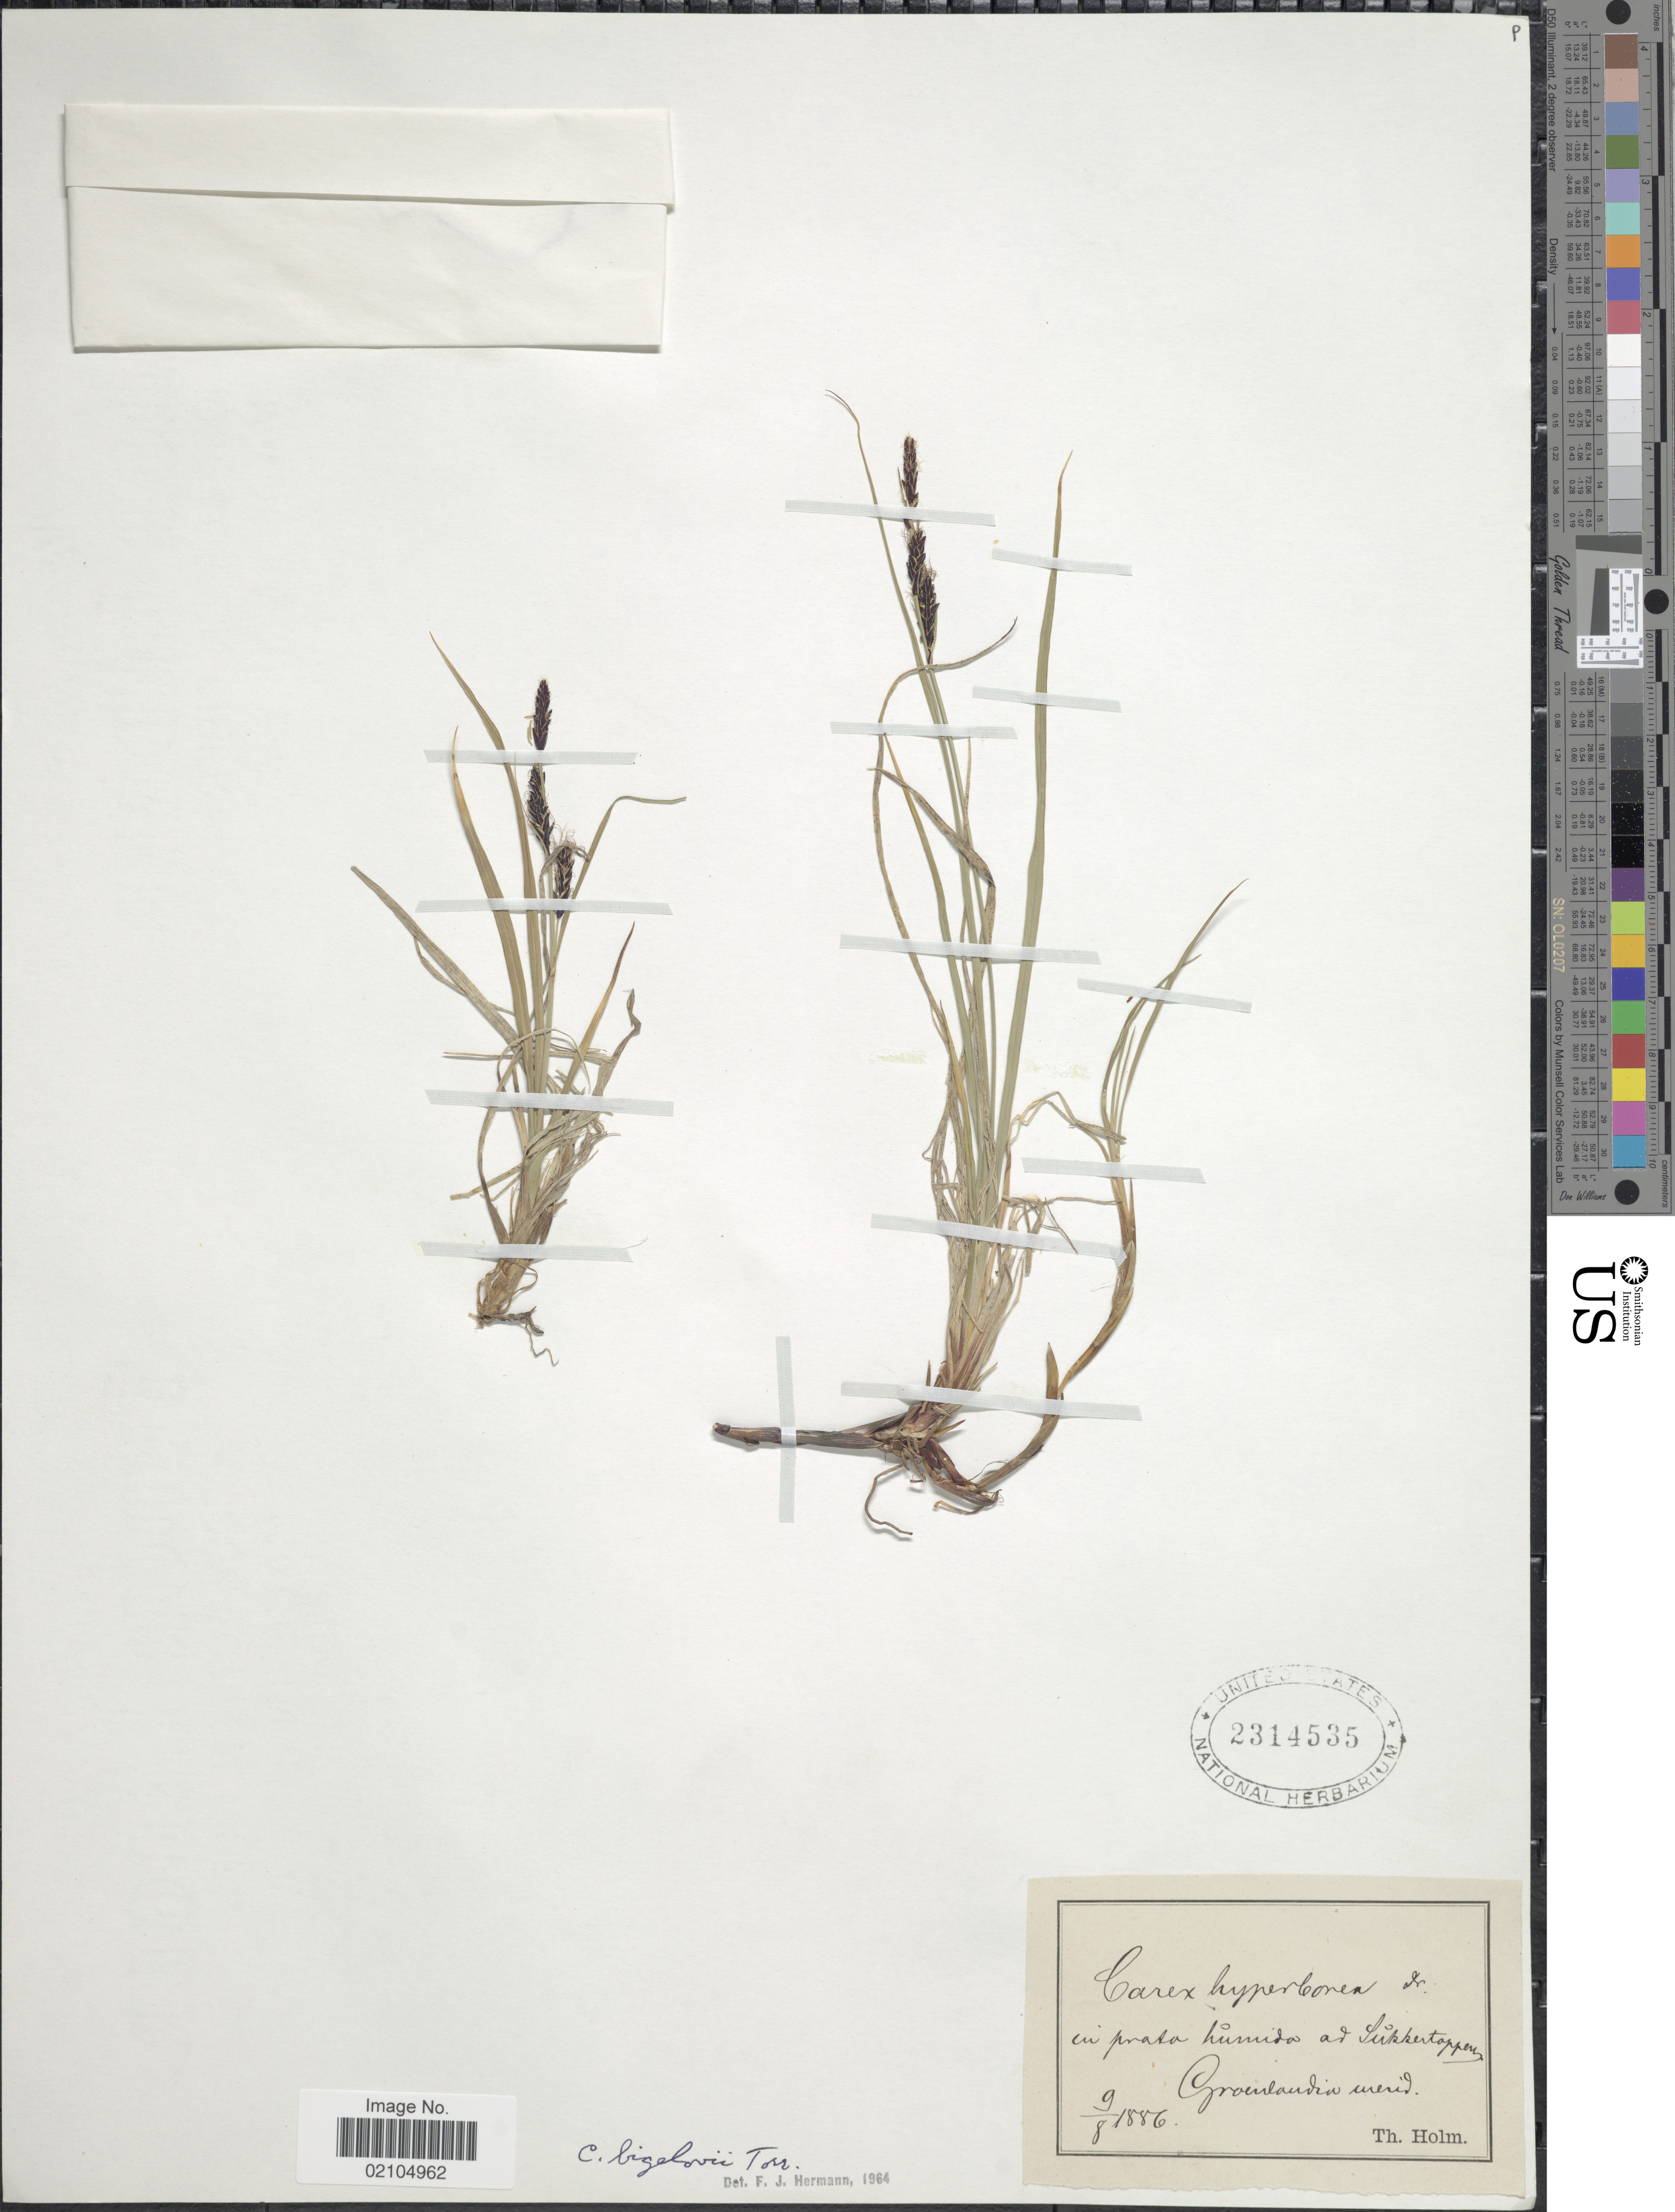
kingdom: Plantae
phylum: Tracheophyta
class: Liliopsida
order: Poales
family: Cyperaceae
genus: Carex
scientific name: Carex bigelowii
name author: Torr. ex Schwein.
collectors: T. Holm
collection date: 1886-08-09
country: Greenland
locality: In prata humido ad Sukkertoppen, Groenlandia merid.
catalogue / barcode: US 2314535